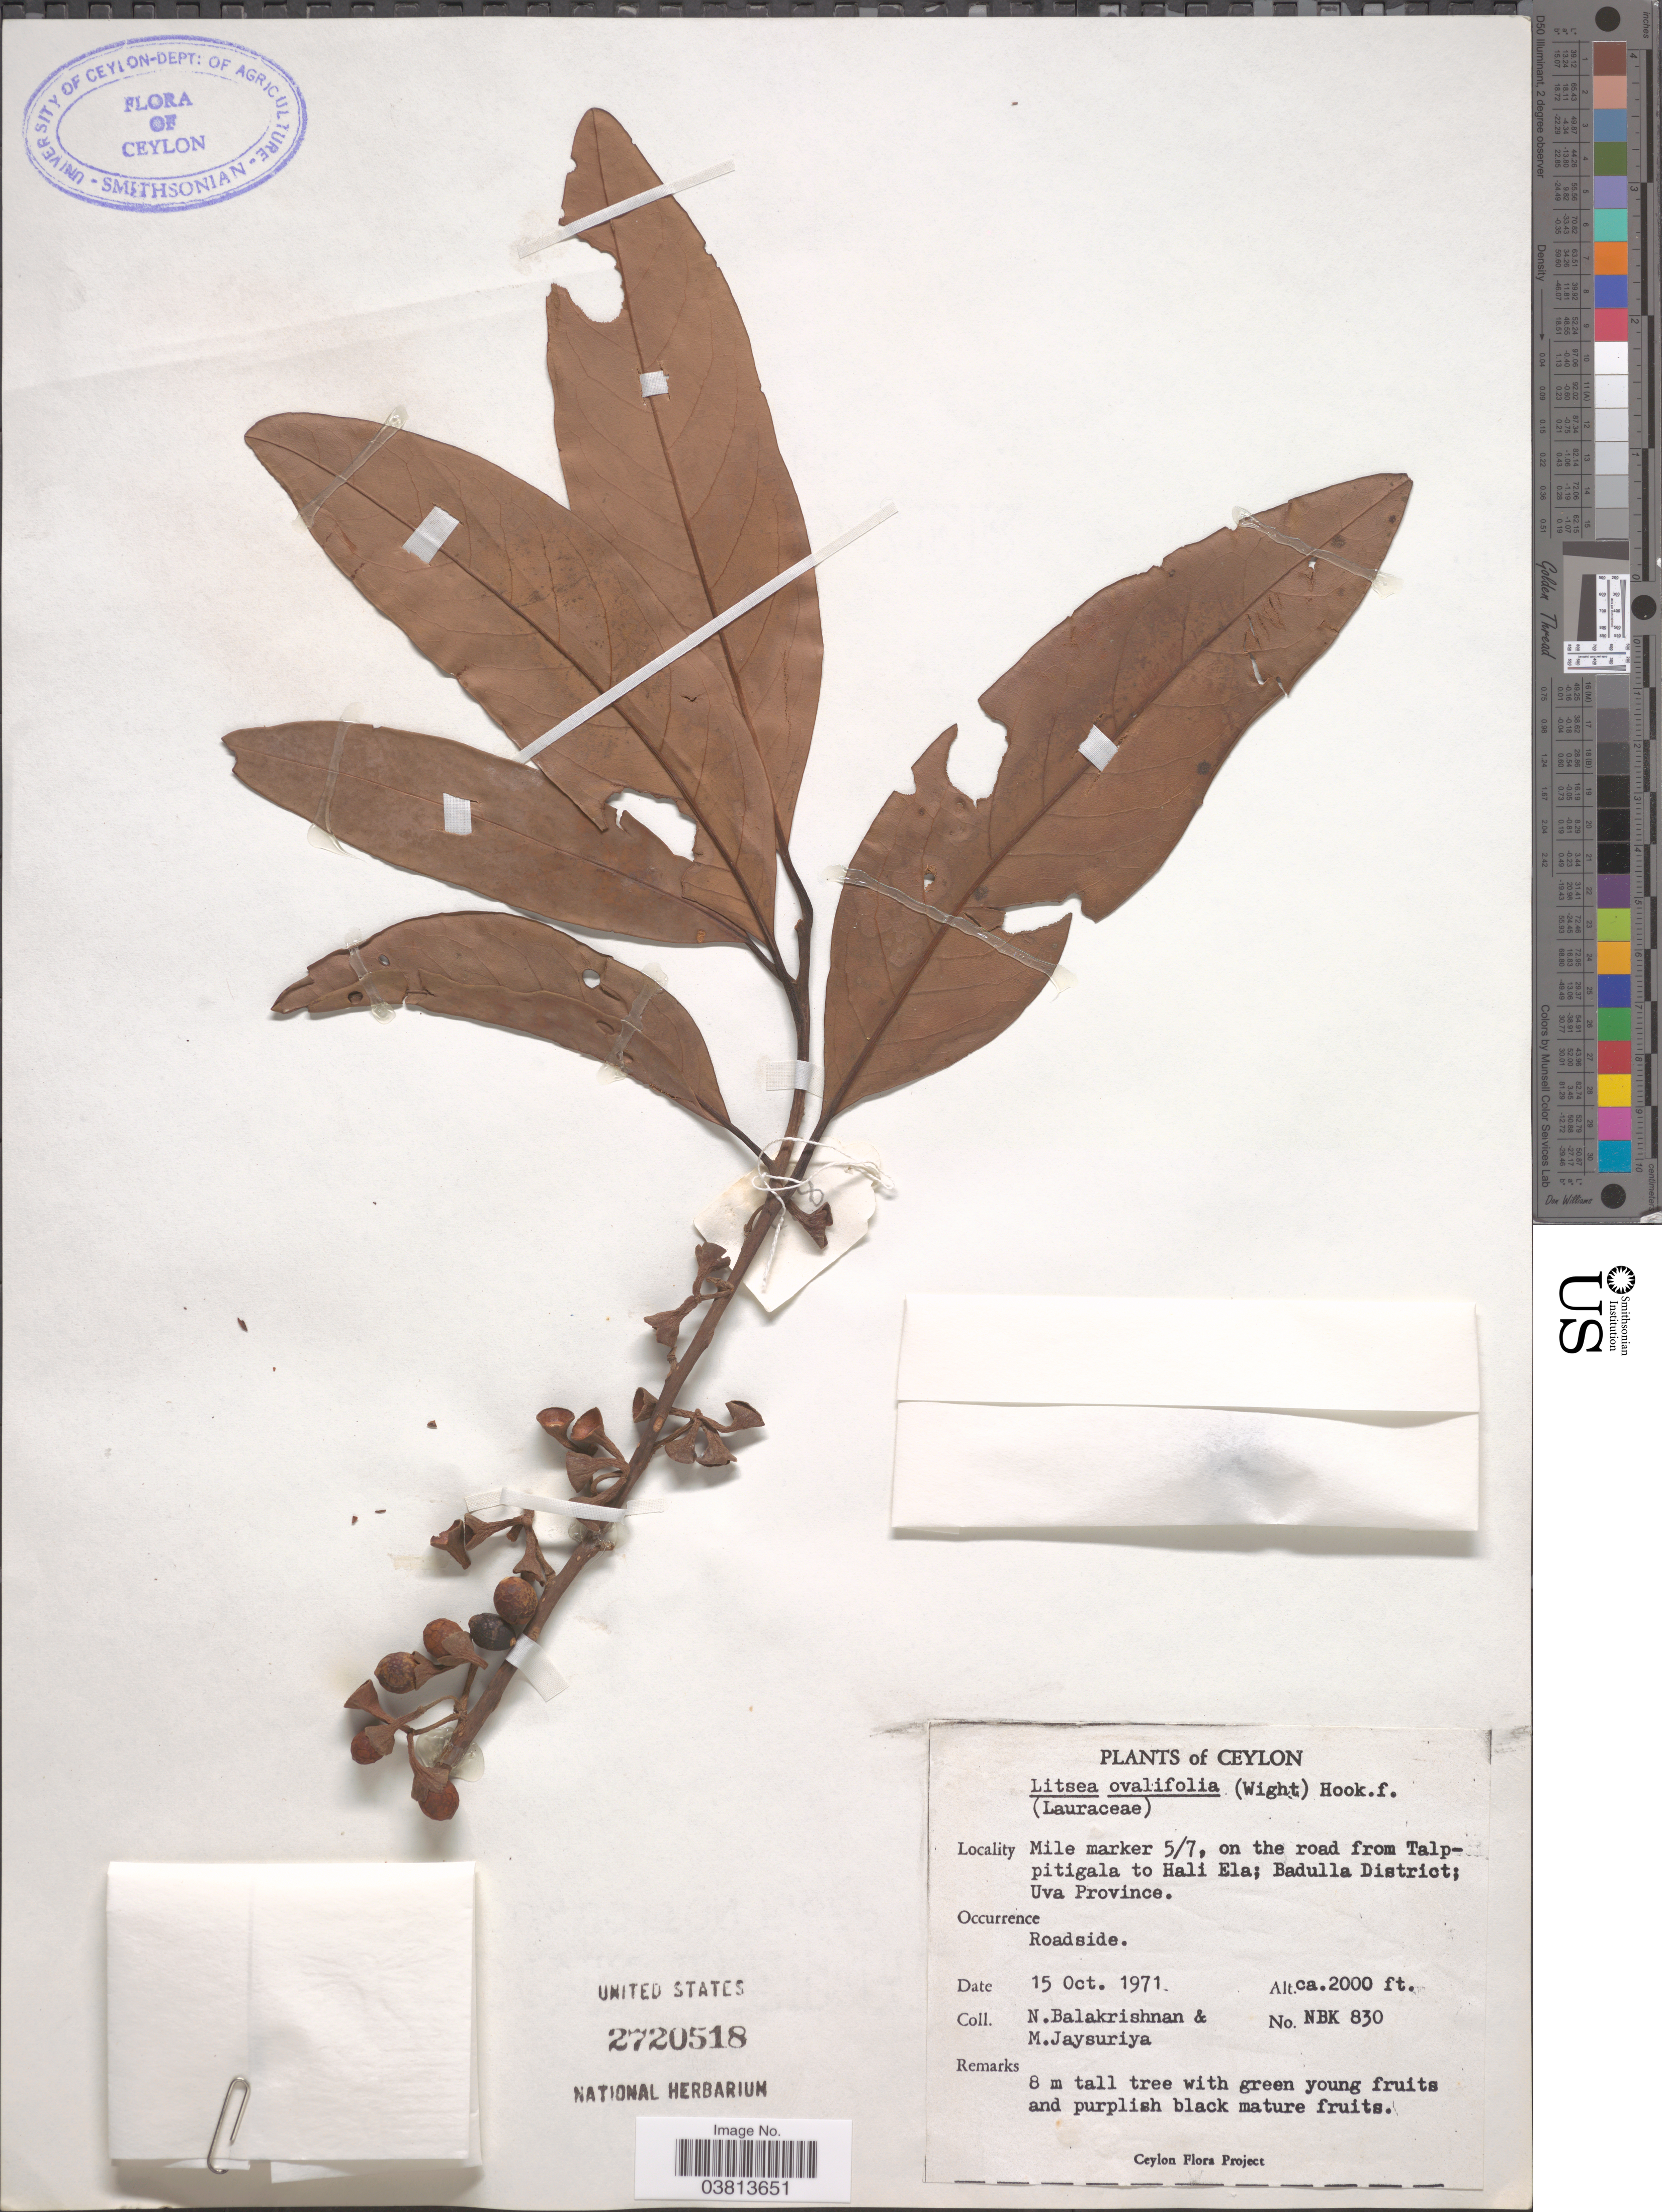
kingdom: Plantae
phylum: Tracheophyta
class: Magnoliopsida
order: Laurales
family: Lauraceae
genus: Litsea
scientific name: Litsea ovalifolia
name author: (Wight) Trimen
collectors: N. Balakrishnan & M. Jaysuriya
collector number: NBK 830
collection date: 1971-10-15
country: Sri Lanka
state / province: Uva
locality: Ceylon. Mile marker 5/7, on the road from Talppitigala to Hali Ela; Badulla District. Roadside.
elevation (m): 610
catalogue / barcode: US 2720518